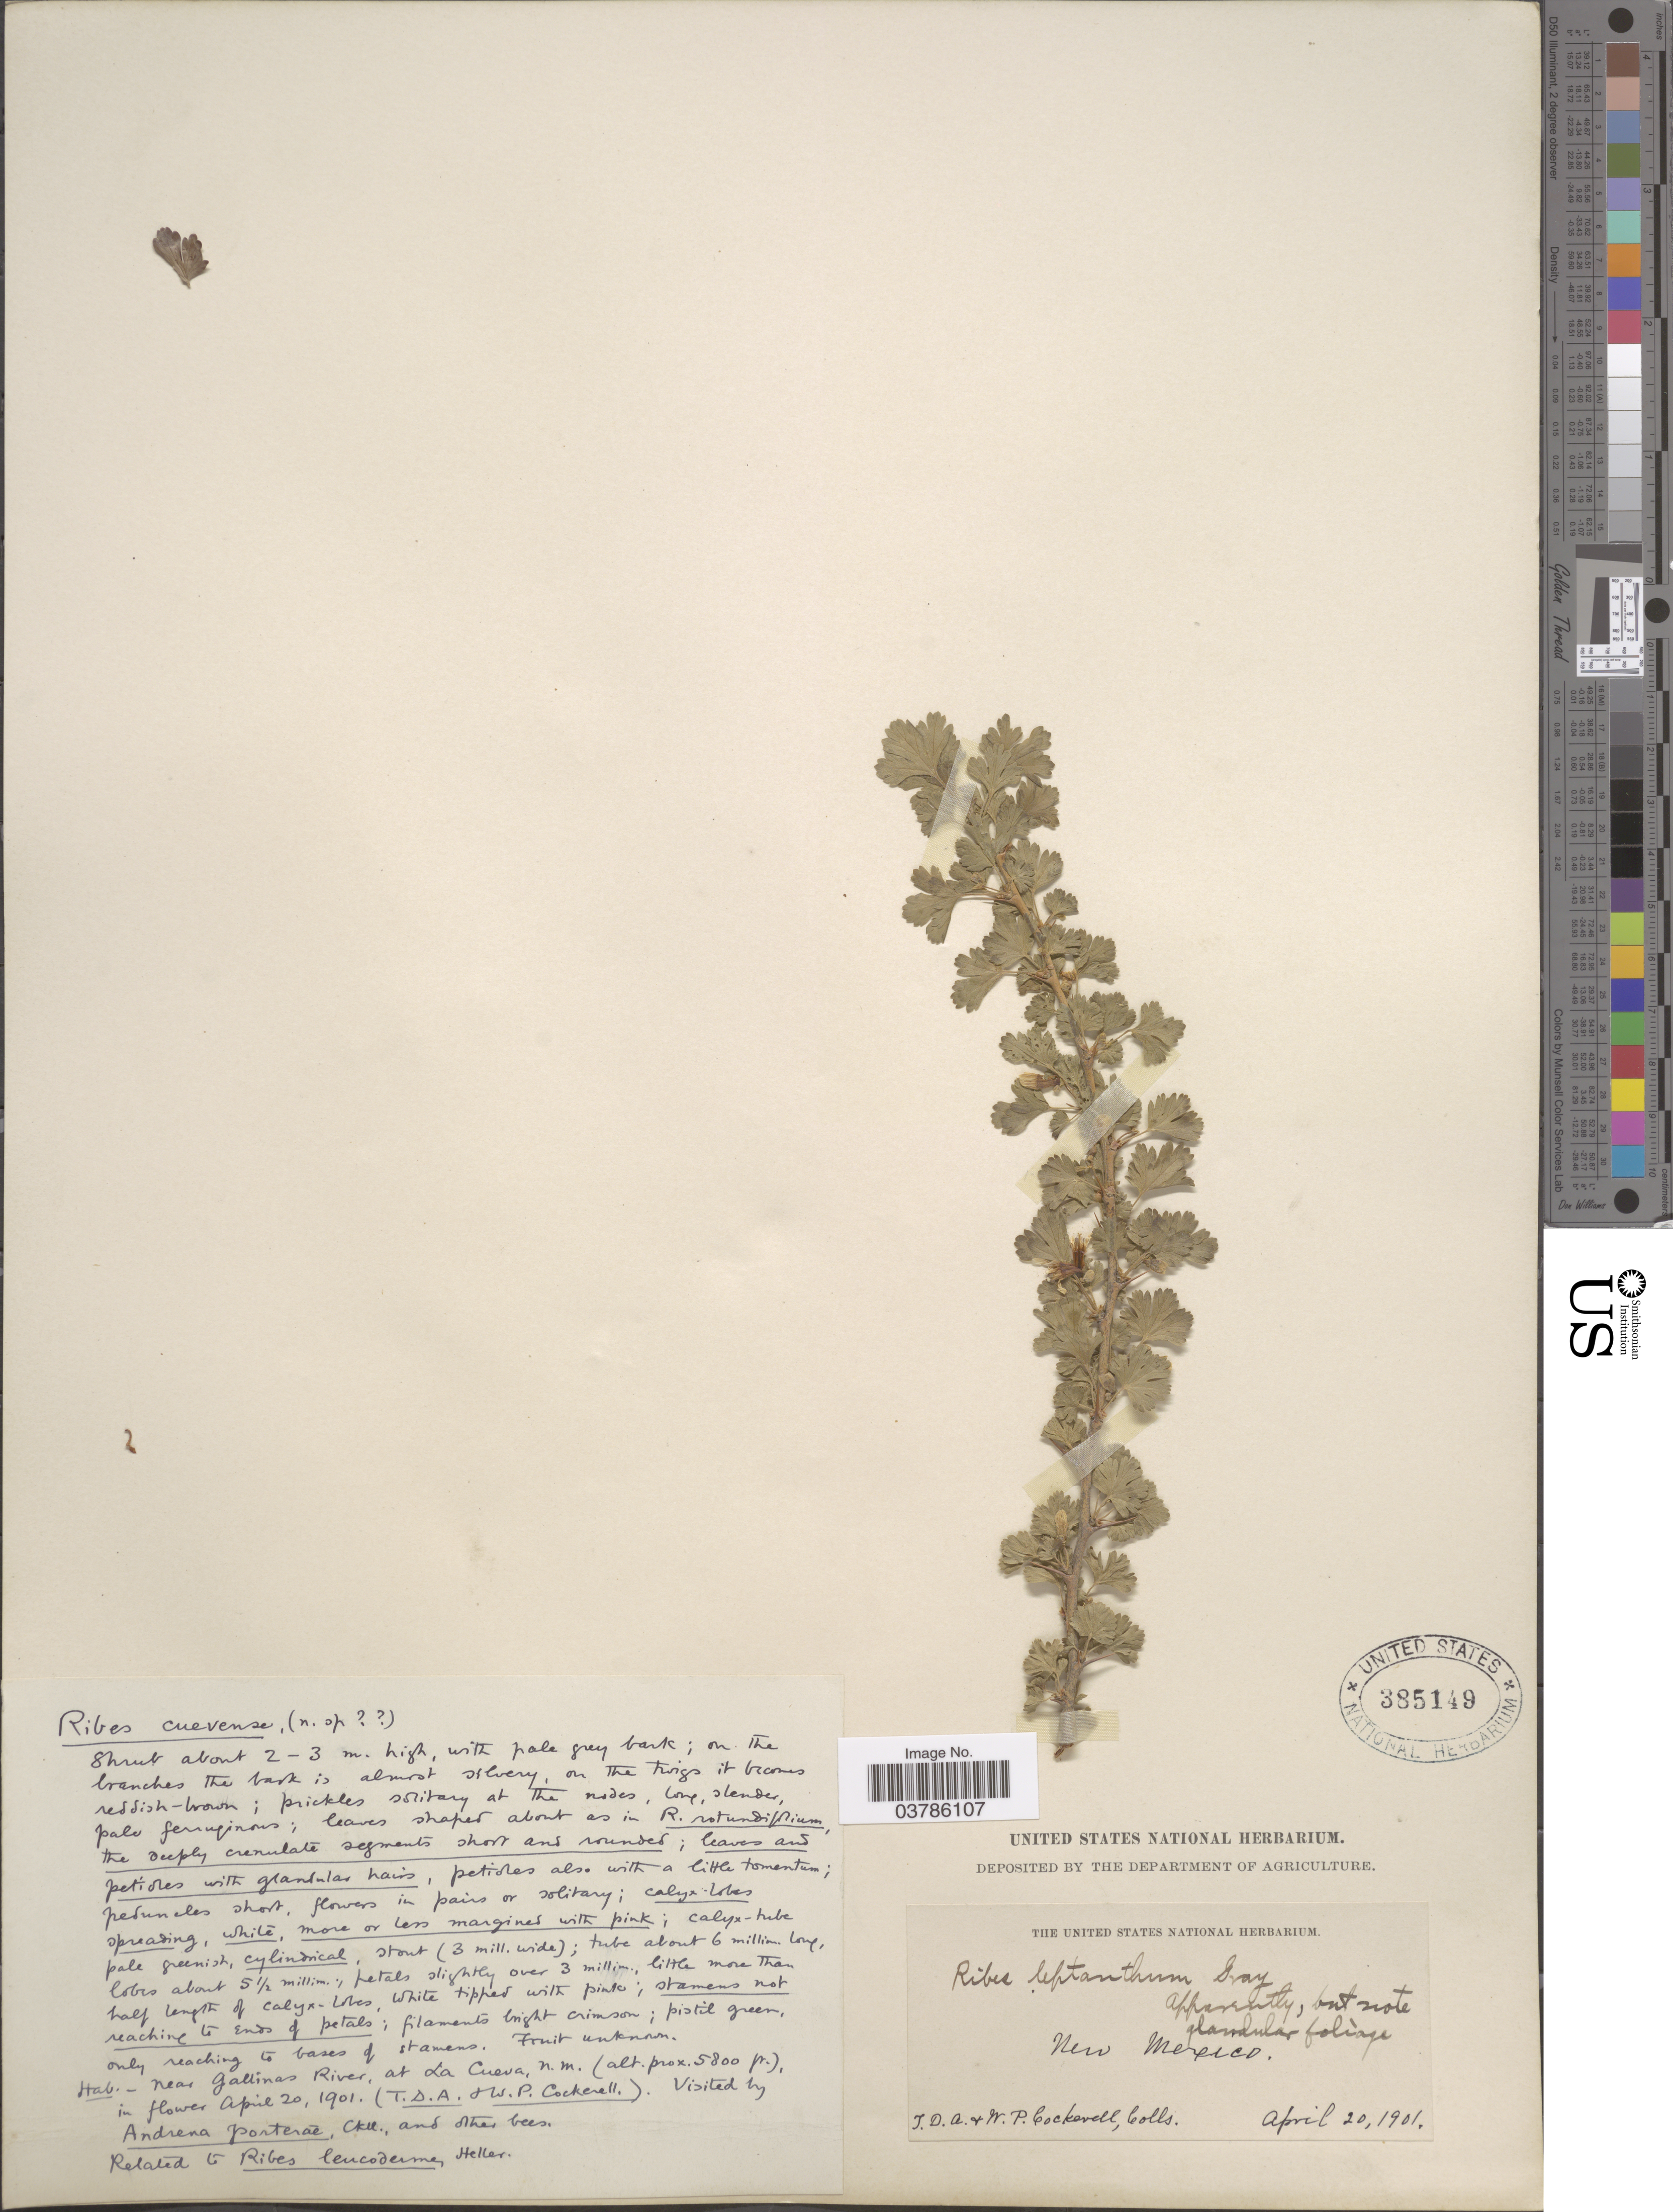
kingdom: Plantae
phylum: Tracheophyta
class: Magnoliopsida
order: Saxifragales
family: Grossulariaceae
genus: Ribes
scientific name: Ribes leptanthum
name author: A. Gray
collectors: T. Cockerell & W. Cockerell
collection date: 1901-04-20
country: United States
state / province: New Mexico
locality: Near Gallinas River, at La Cueva.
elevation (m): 1768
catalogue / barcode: US 385149